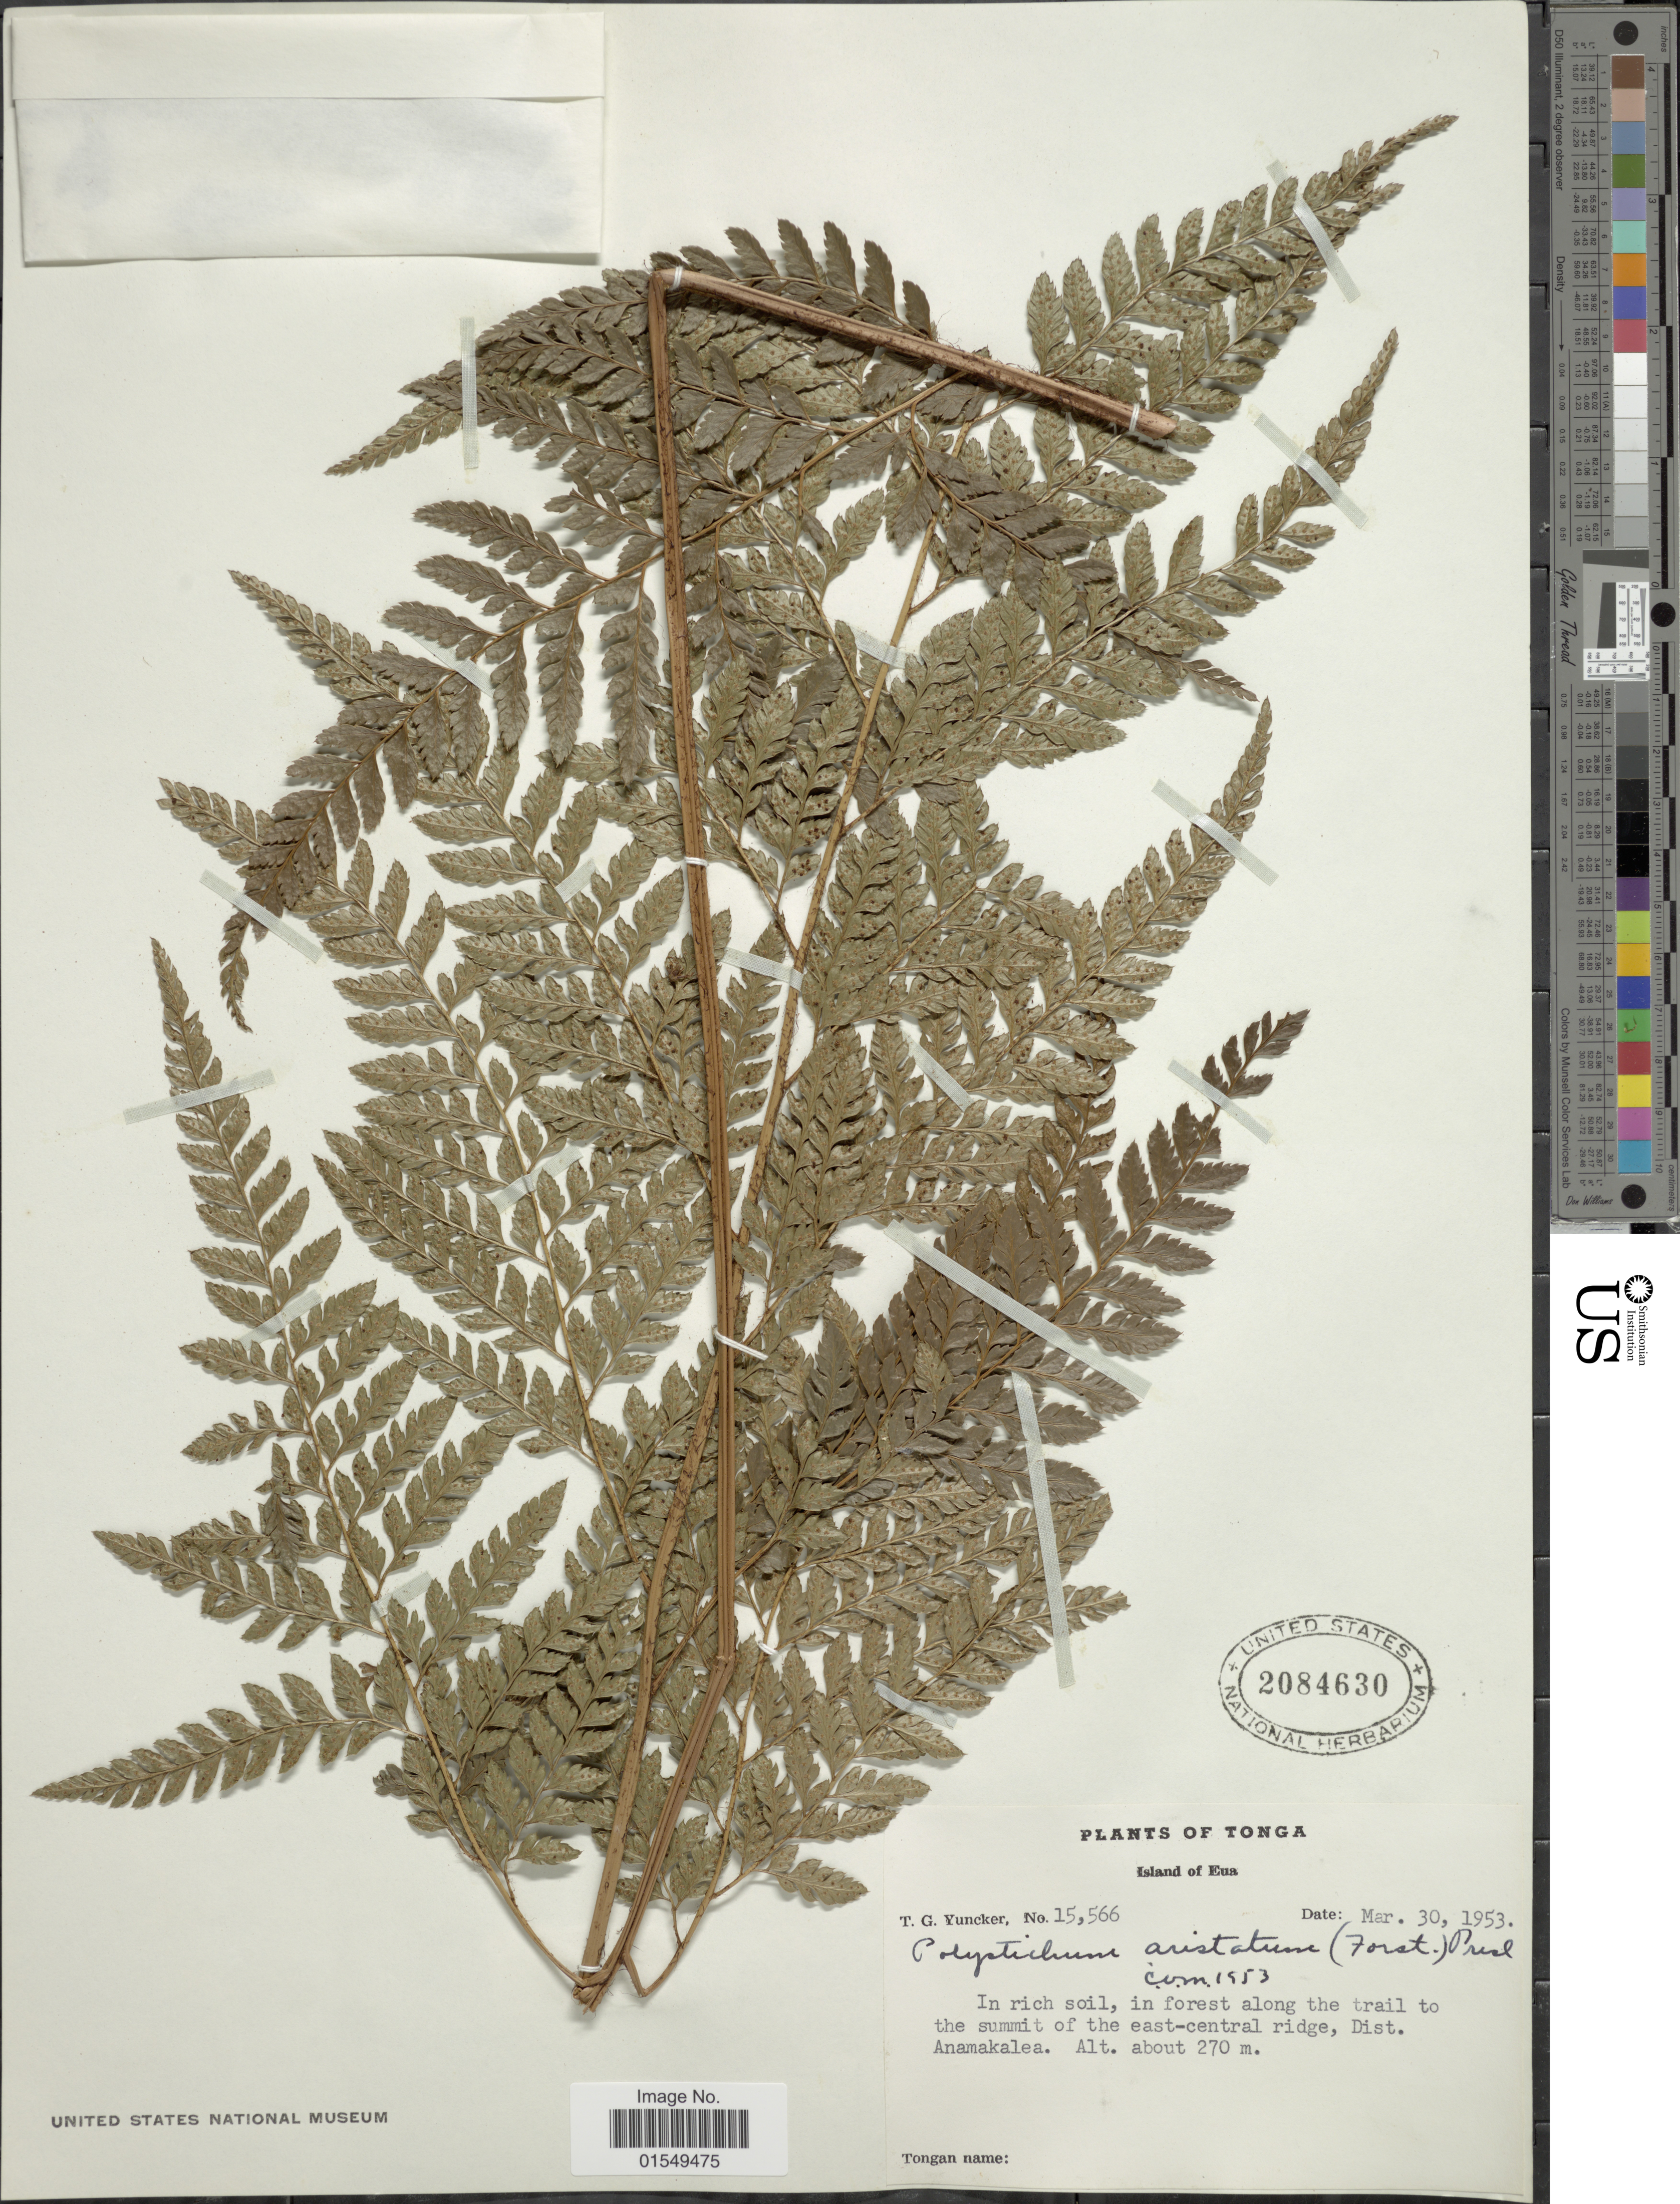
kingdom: Plantae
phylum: Tracheophyta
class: Polypodiopsida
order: Polypodiales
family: Dryopteridaceae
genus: Arachniodes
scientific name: Arachniodes aristata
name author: (G. Forst.) Tindale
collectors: T. G. Yuncker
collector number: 15566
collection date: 1953-03-30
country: Tonga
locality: Island of Eua, along the trail to the summit of the east-central ridge, Dist. Anamakalea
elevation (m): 270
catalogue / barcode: US 2084630